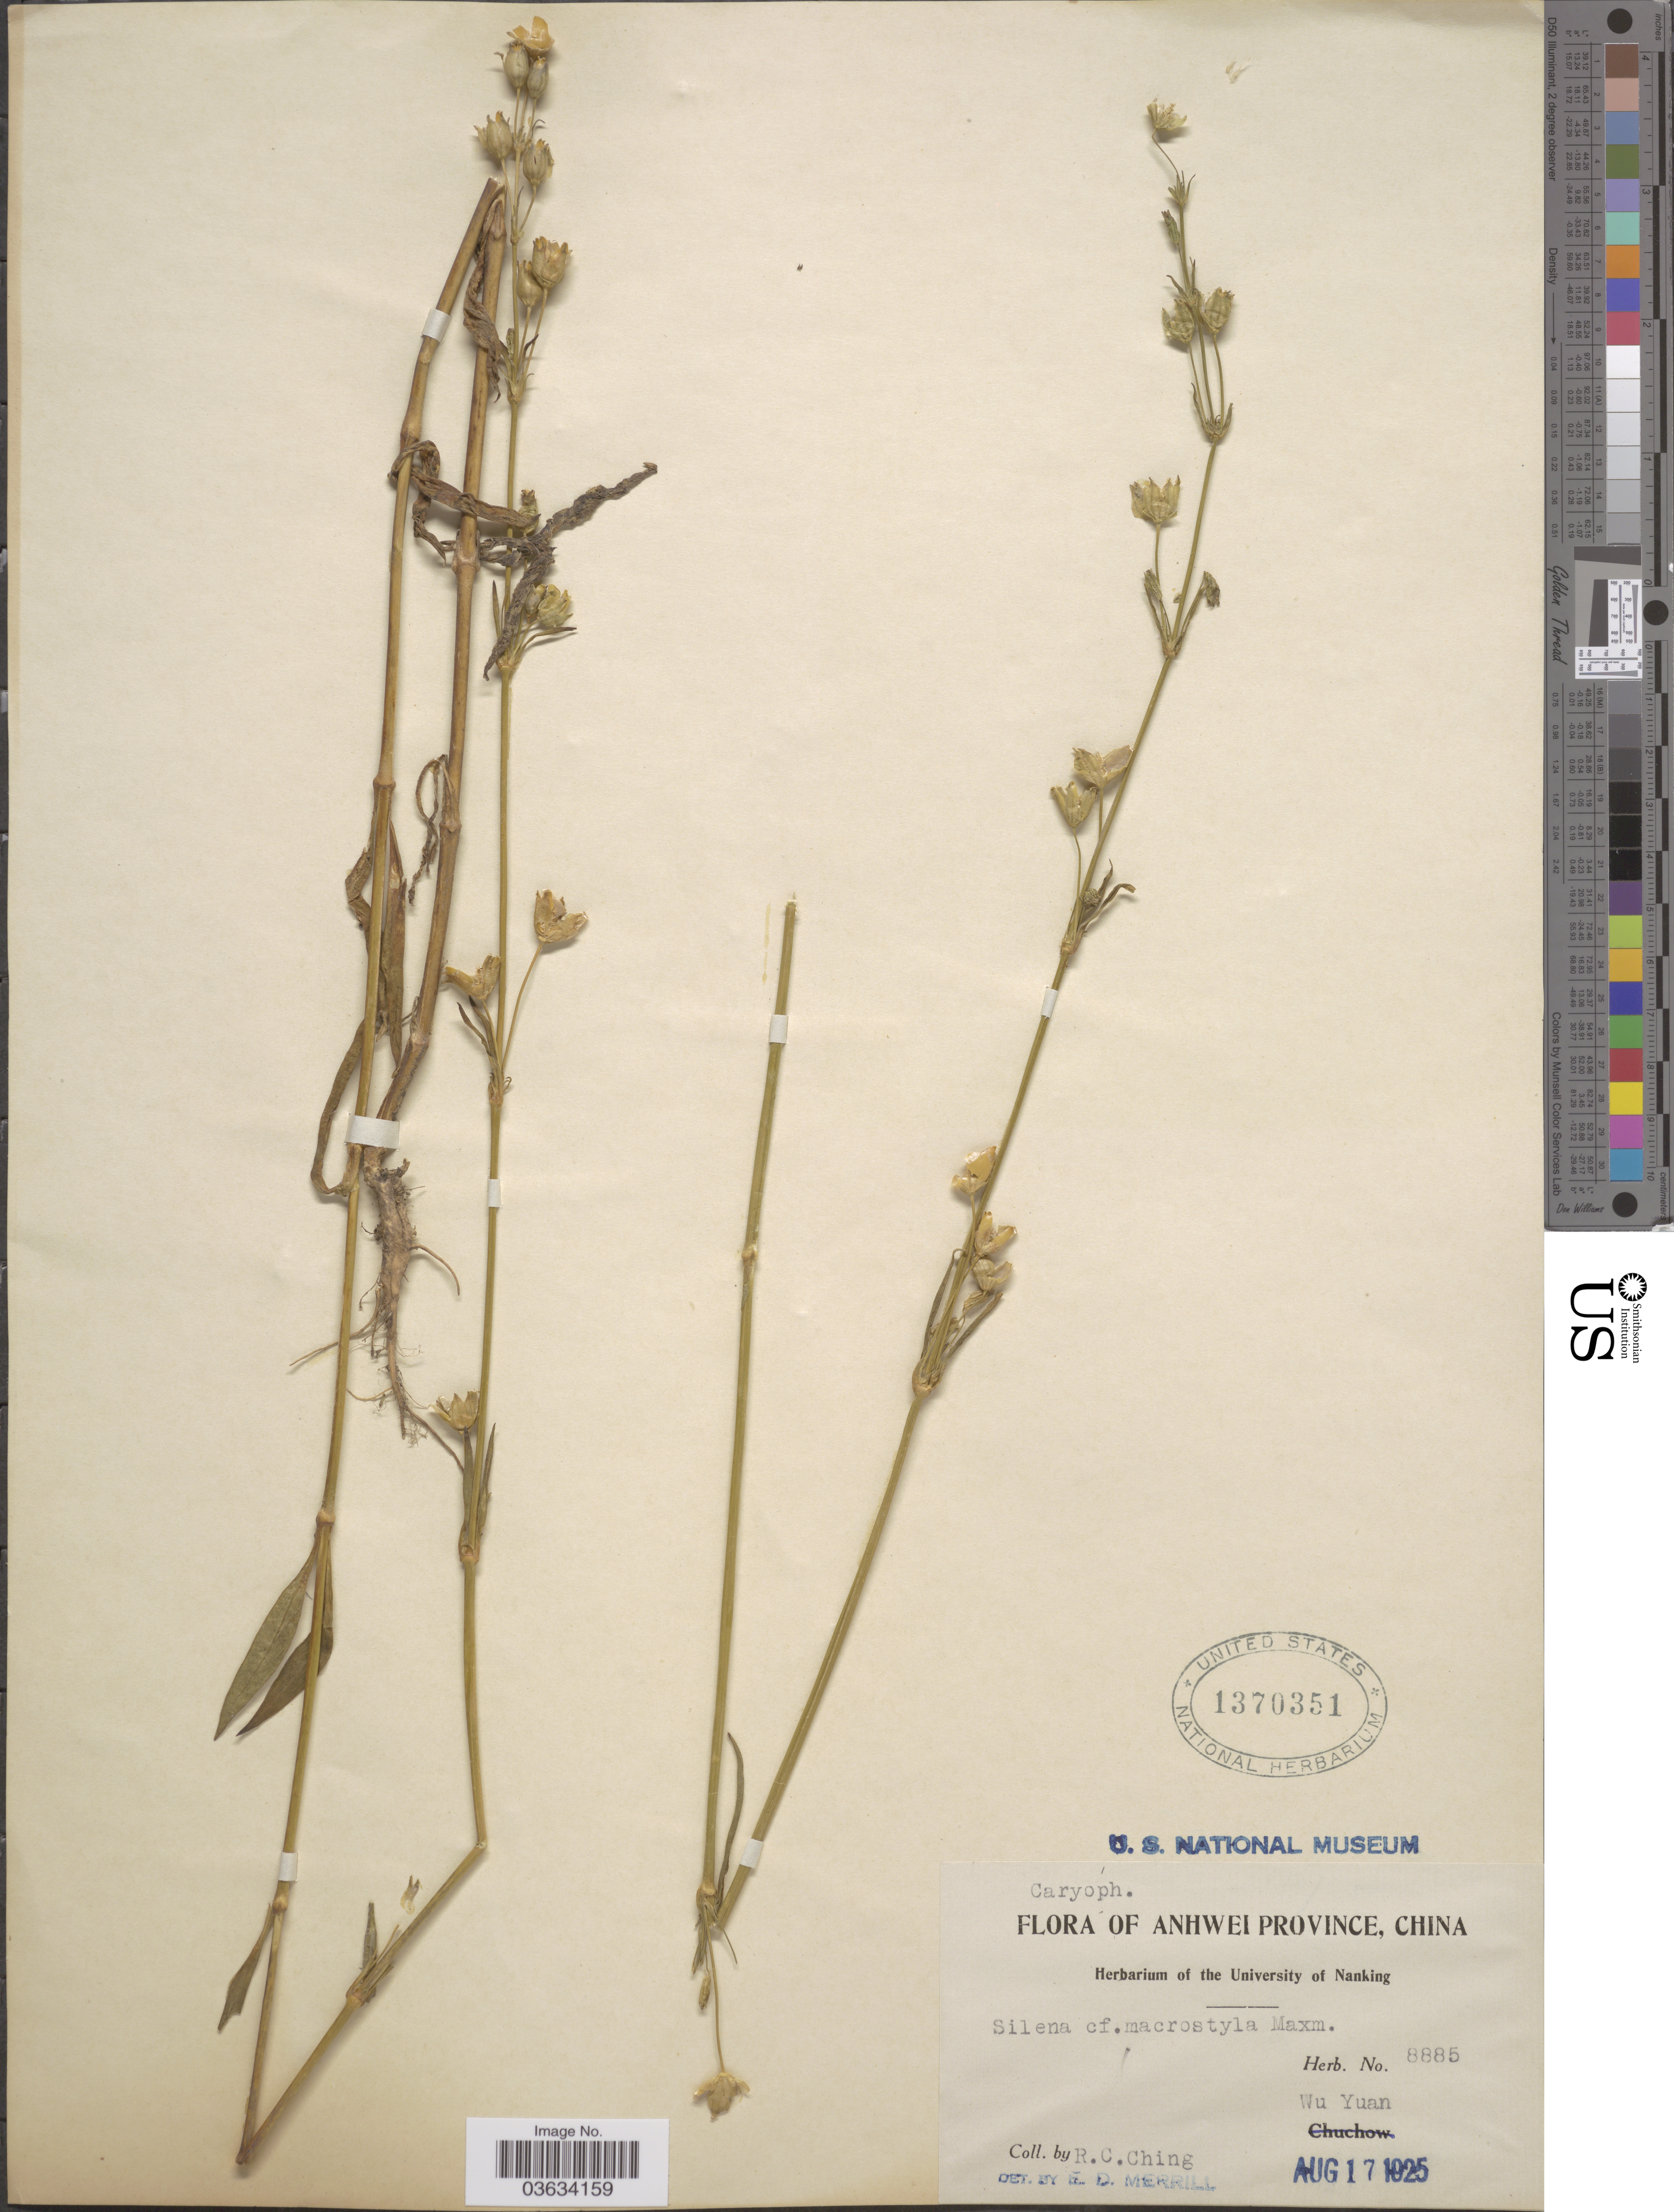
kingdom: Plantae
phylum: Tracheophyta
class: Magnoliopsida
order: Caryophyllales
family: Caryophyllaceae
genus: Silene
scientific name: Silene macrostyla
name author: Maxim.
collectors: R. C. Ching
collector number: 8885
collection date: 1925-08-17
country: China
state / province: Anhui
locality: Anhwei Province. Wu Yuan.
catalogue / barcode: US 1370351